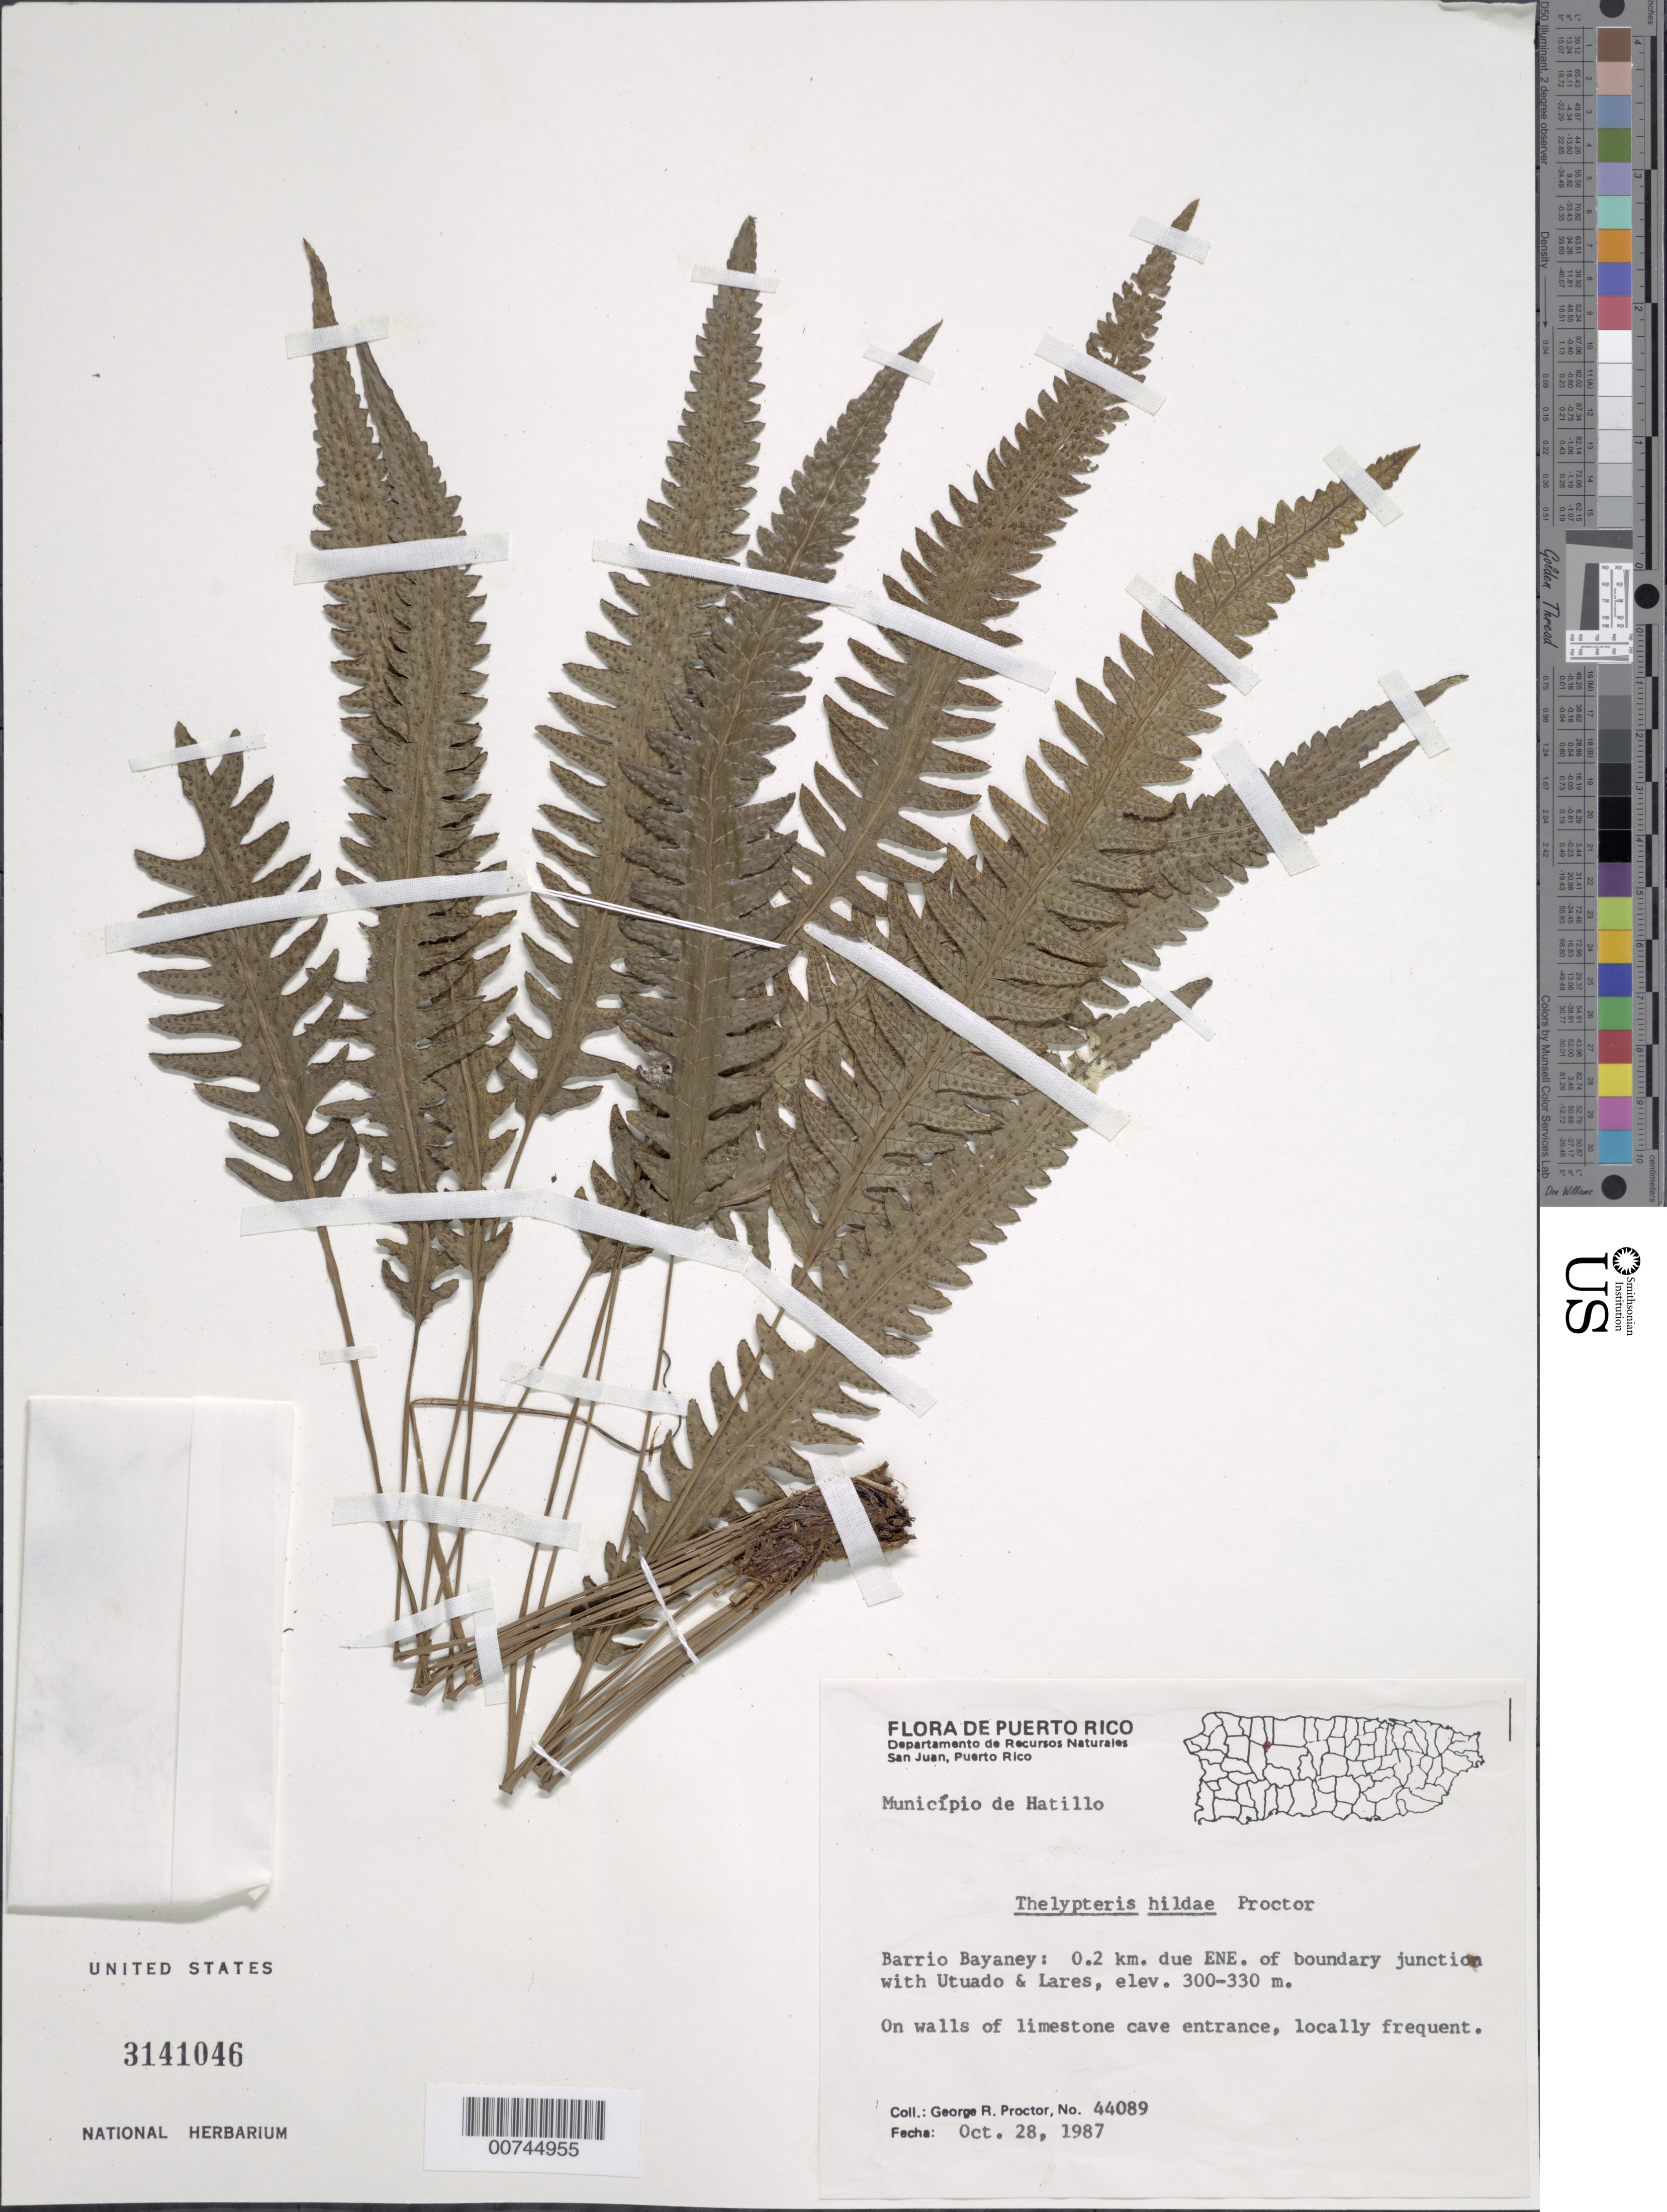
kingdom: Plantae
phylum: Tracheophyta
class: Polypodiopsida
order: Polypodiales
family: Thelypteridaceae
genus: Goniopteris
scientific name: Goniopteris hildae (Proctor) comb. nov., ined 2015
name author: (Proctor)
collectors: G. R. Proctor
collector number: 44089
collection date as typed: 28 Oct 1987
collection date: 1987-10-28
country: Puerto Rico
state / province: Hatillo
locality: Barrio Bayaney: 0.2 km due ENE of boundary junction with Utuado & Lares. Municipio de Hatillo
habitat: On walls of limestone cave entrance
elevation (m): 300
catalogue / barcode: US 3141046